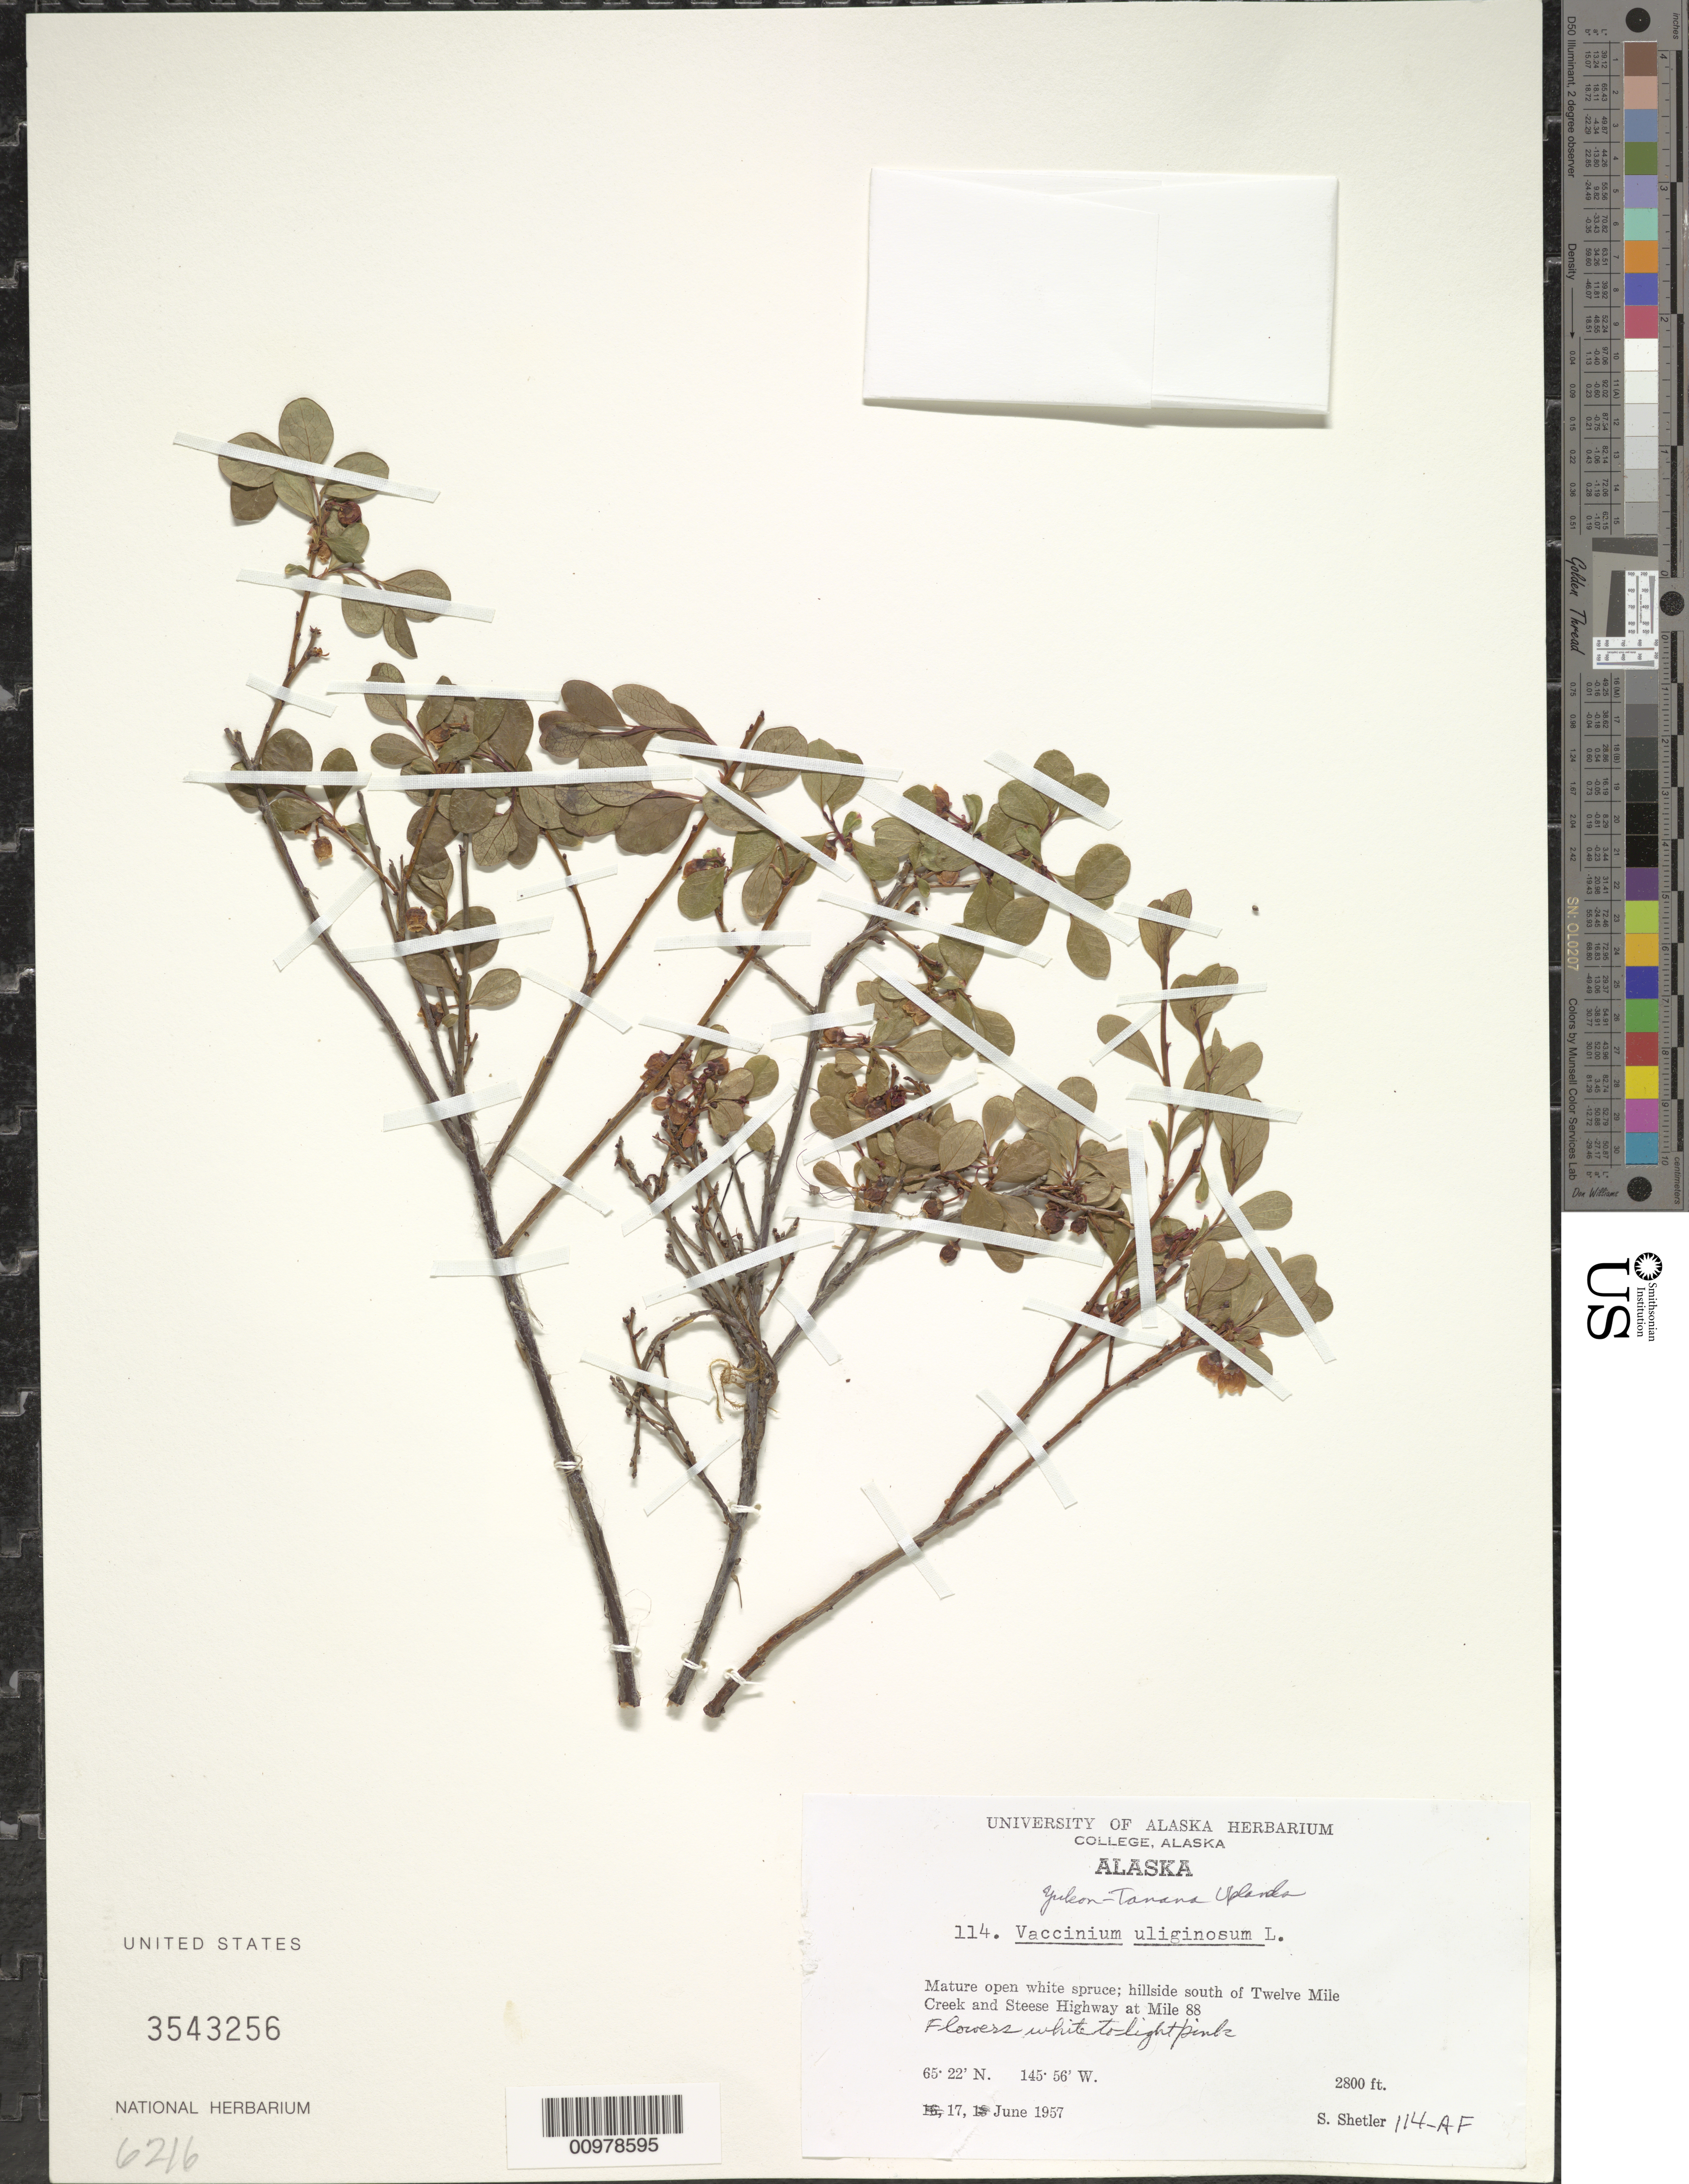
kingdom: Plantae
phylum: Tracheophyta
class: Magnoliopsida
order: Ericales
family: Ericaceae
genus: Vaccinium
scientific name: Vaccinium uliginosum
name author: L.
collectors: S. Shetler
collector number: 114-AF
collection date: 1957-06-17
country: United States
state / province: Alaska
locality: Hillside south of Twelve Mile Creek and Steese Highway at Mile 88.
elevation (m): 853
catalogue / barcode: US 3543256